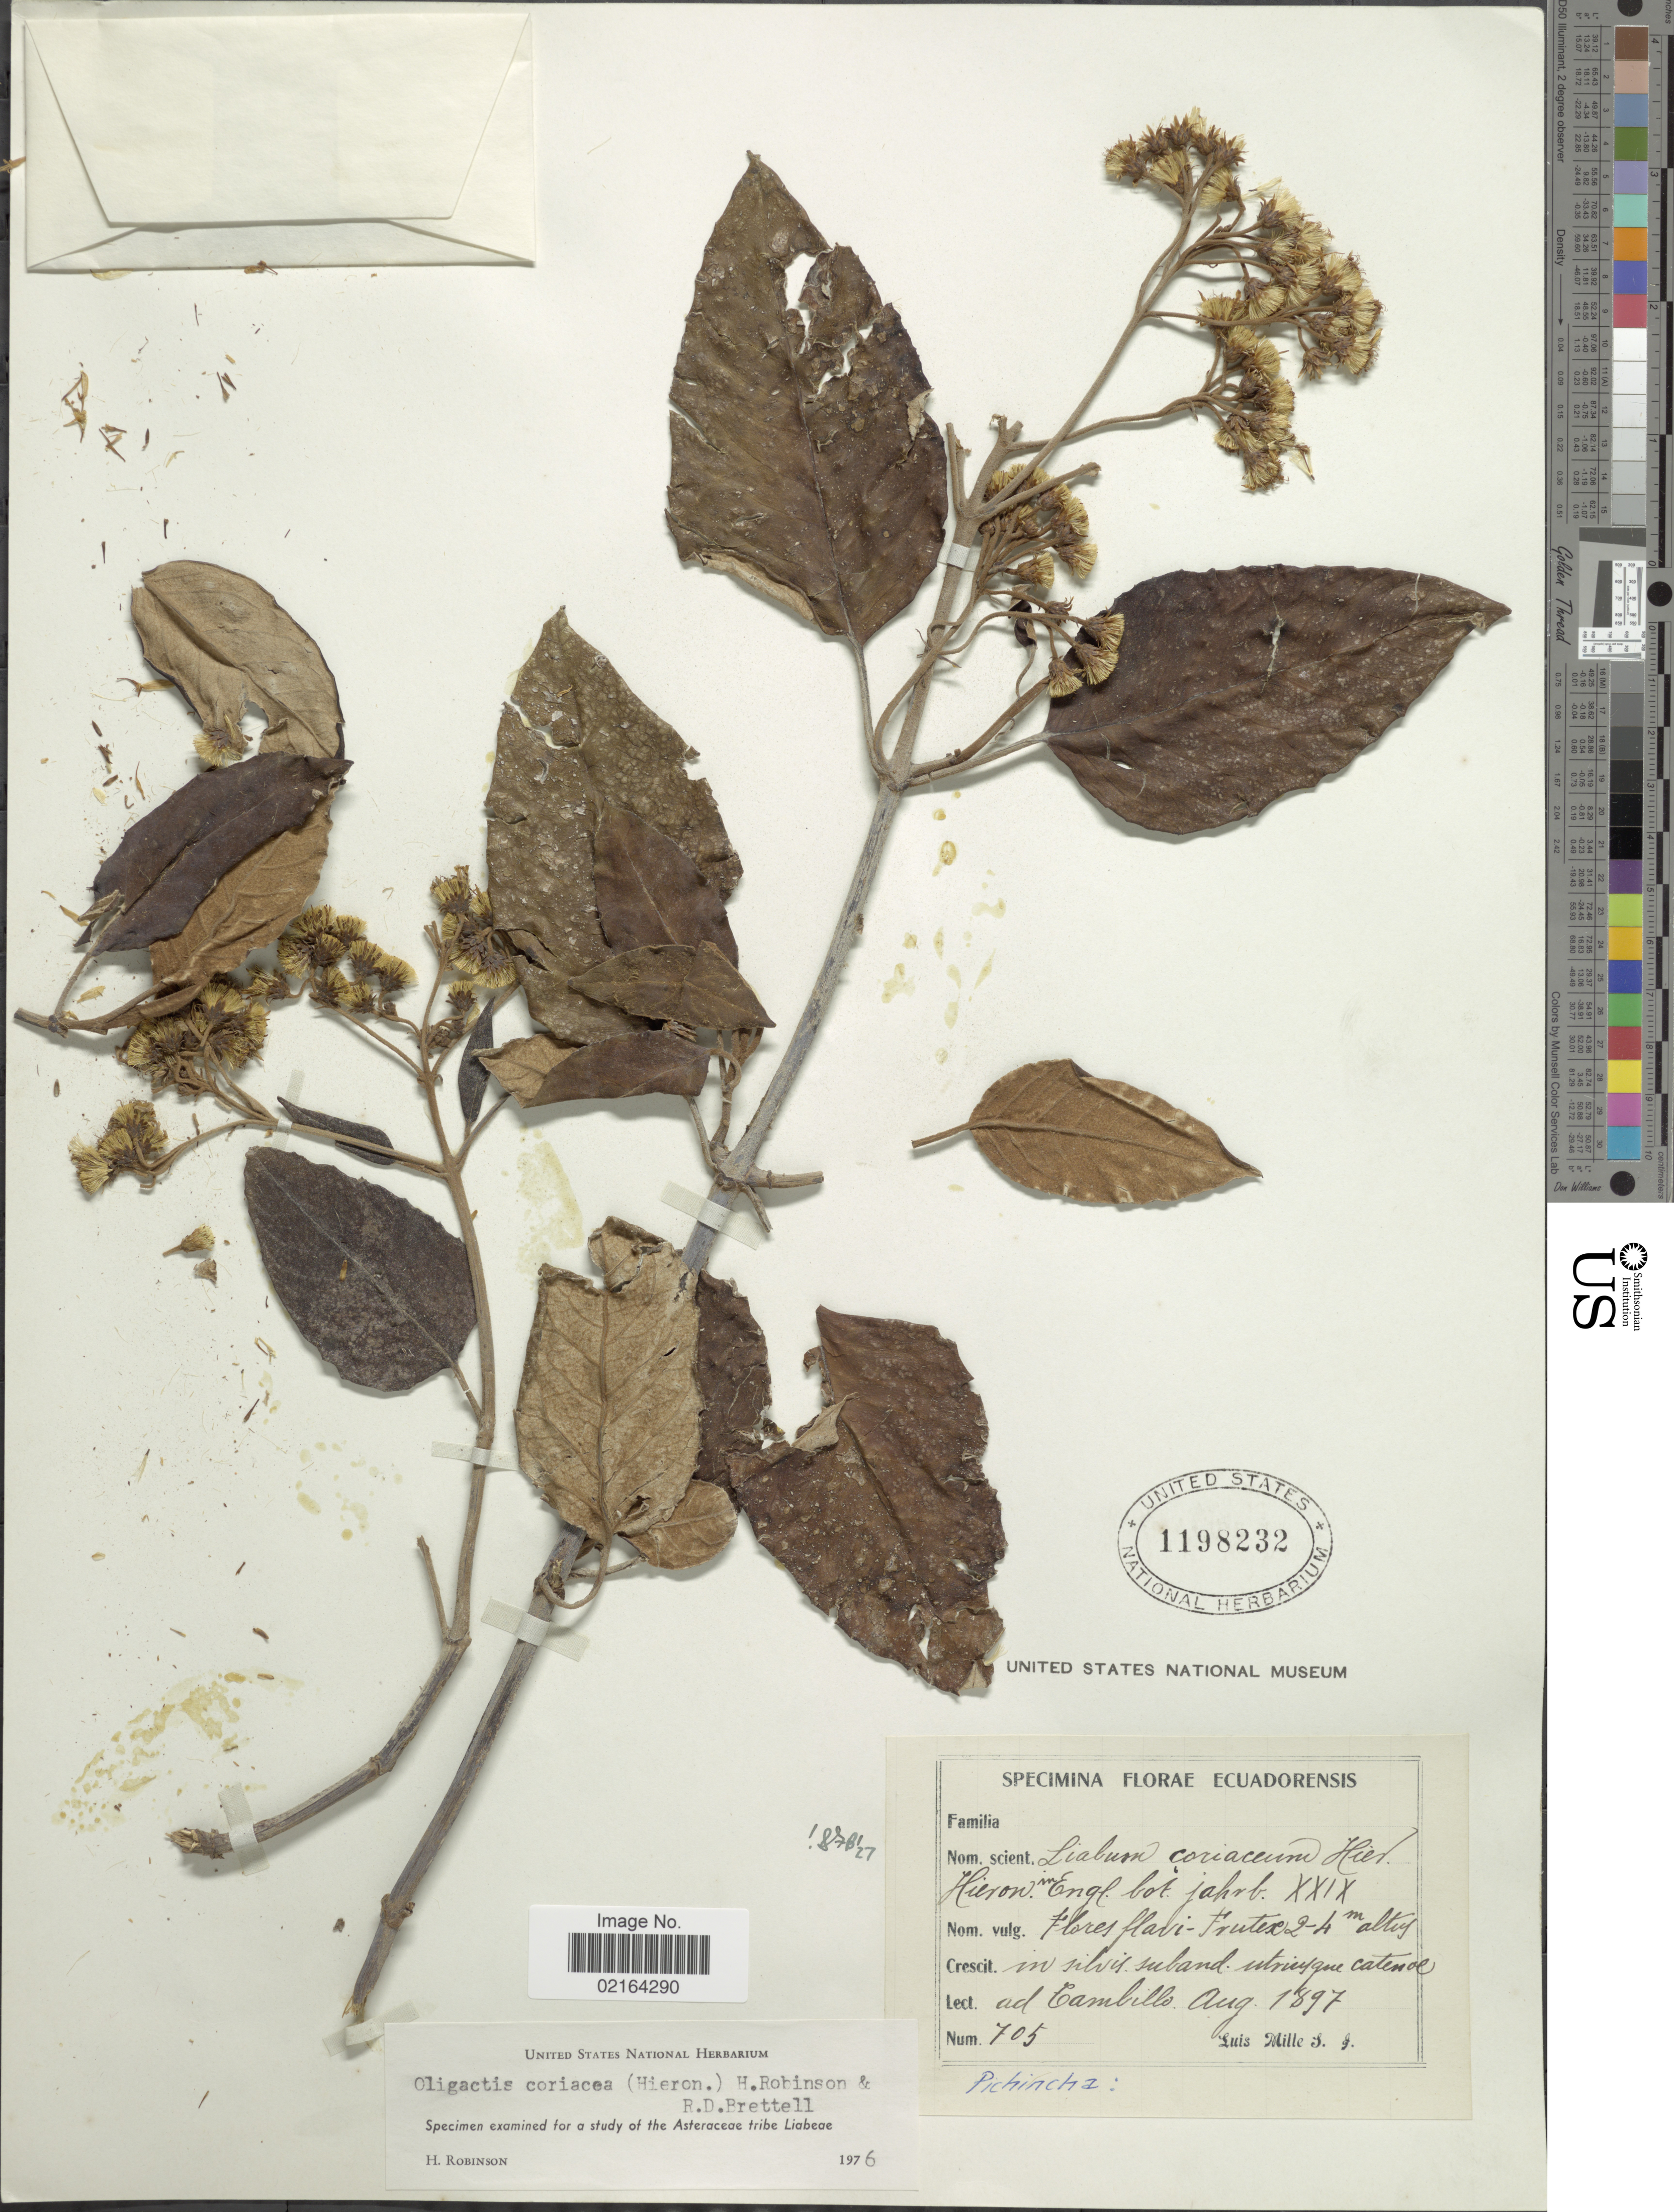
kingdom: Plantae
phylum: Tracheophyta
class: Magnoliopsida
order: Asterales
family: Asteraceae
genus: Sampera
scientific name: Sampera coriacea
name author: (Hieron.) V.A. Funk & H. Rob.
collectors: L. Mille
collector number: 705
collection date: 1897-08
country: Ecuador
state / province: Pichincha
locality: Ad Tambillo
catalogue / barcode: US 1198232